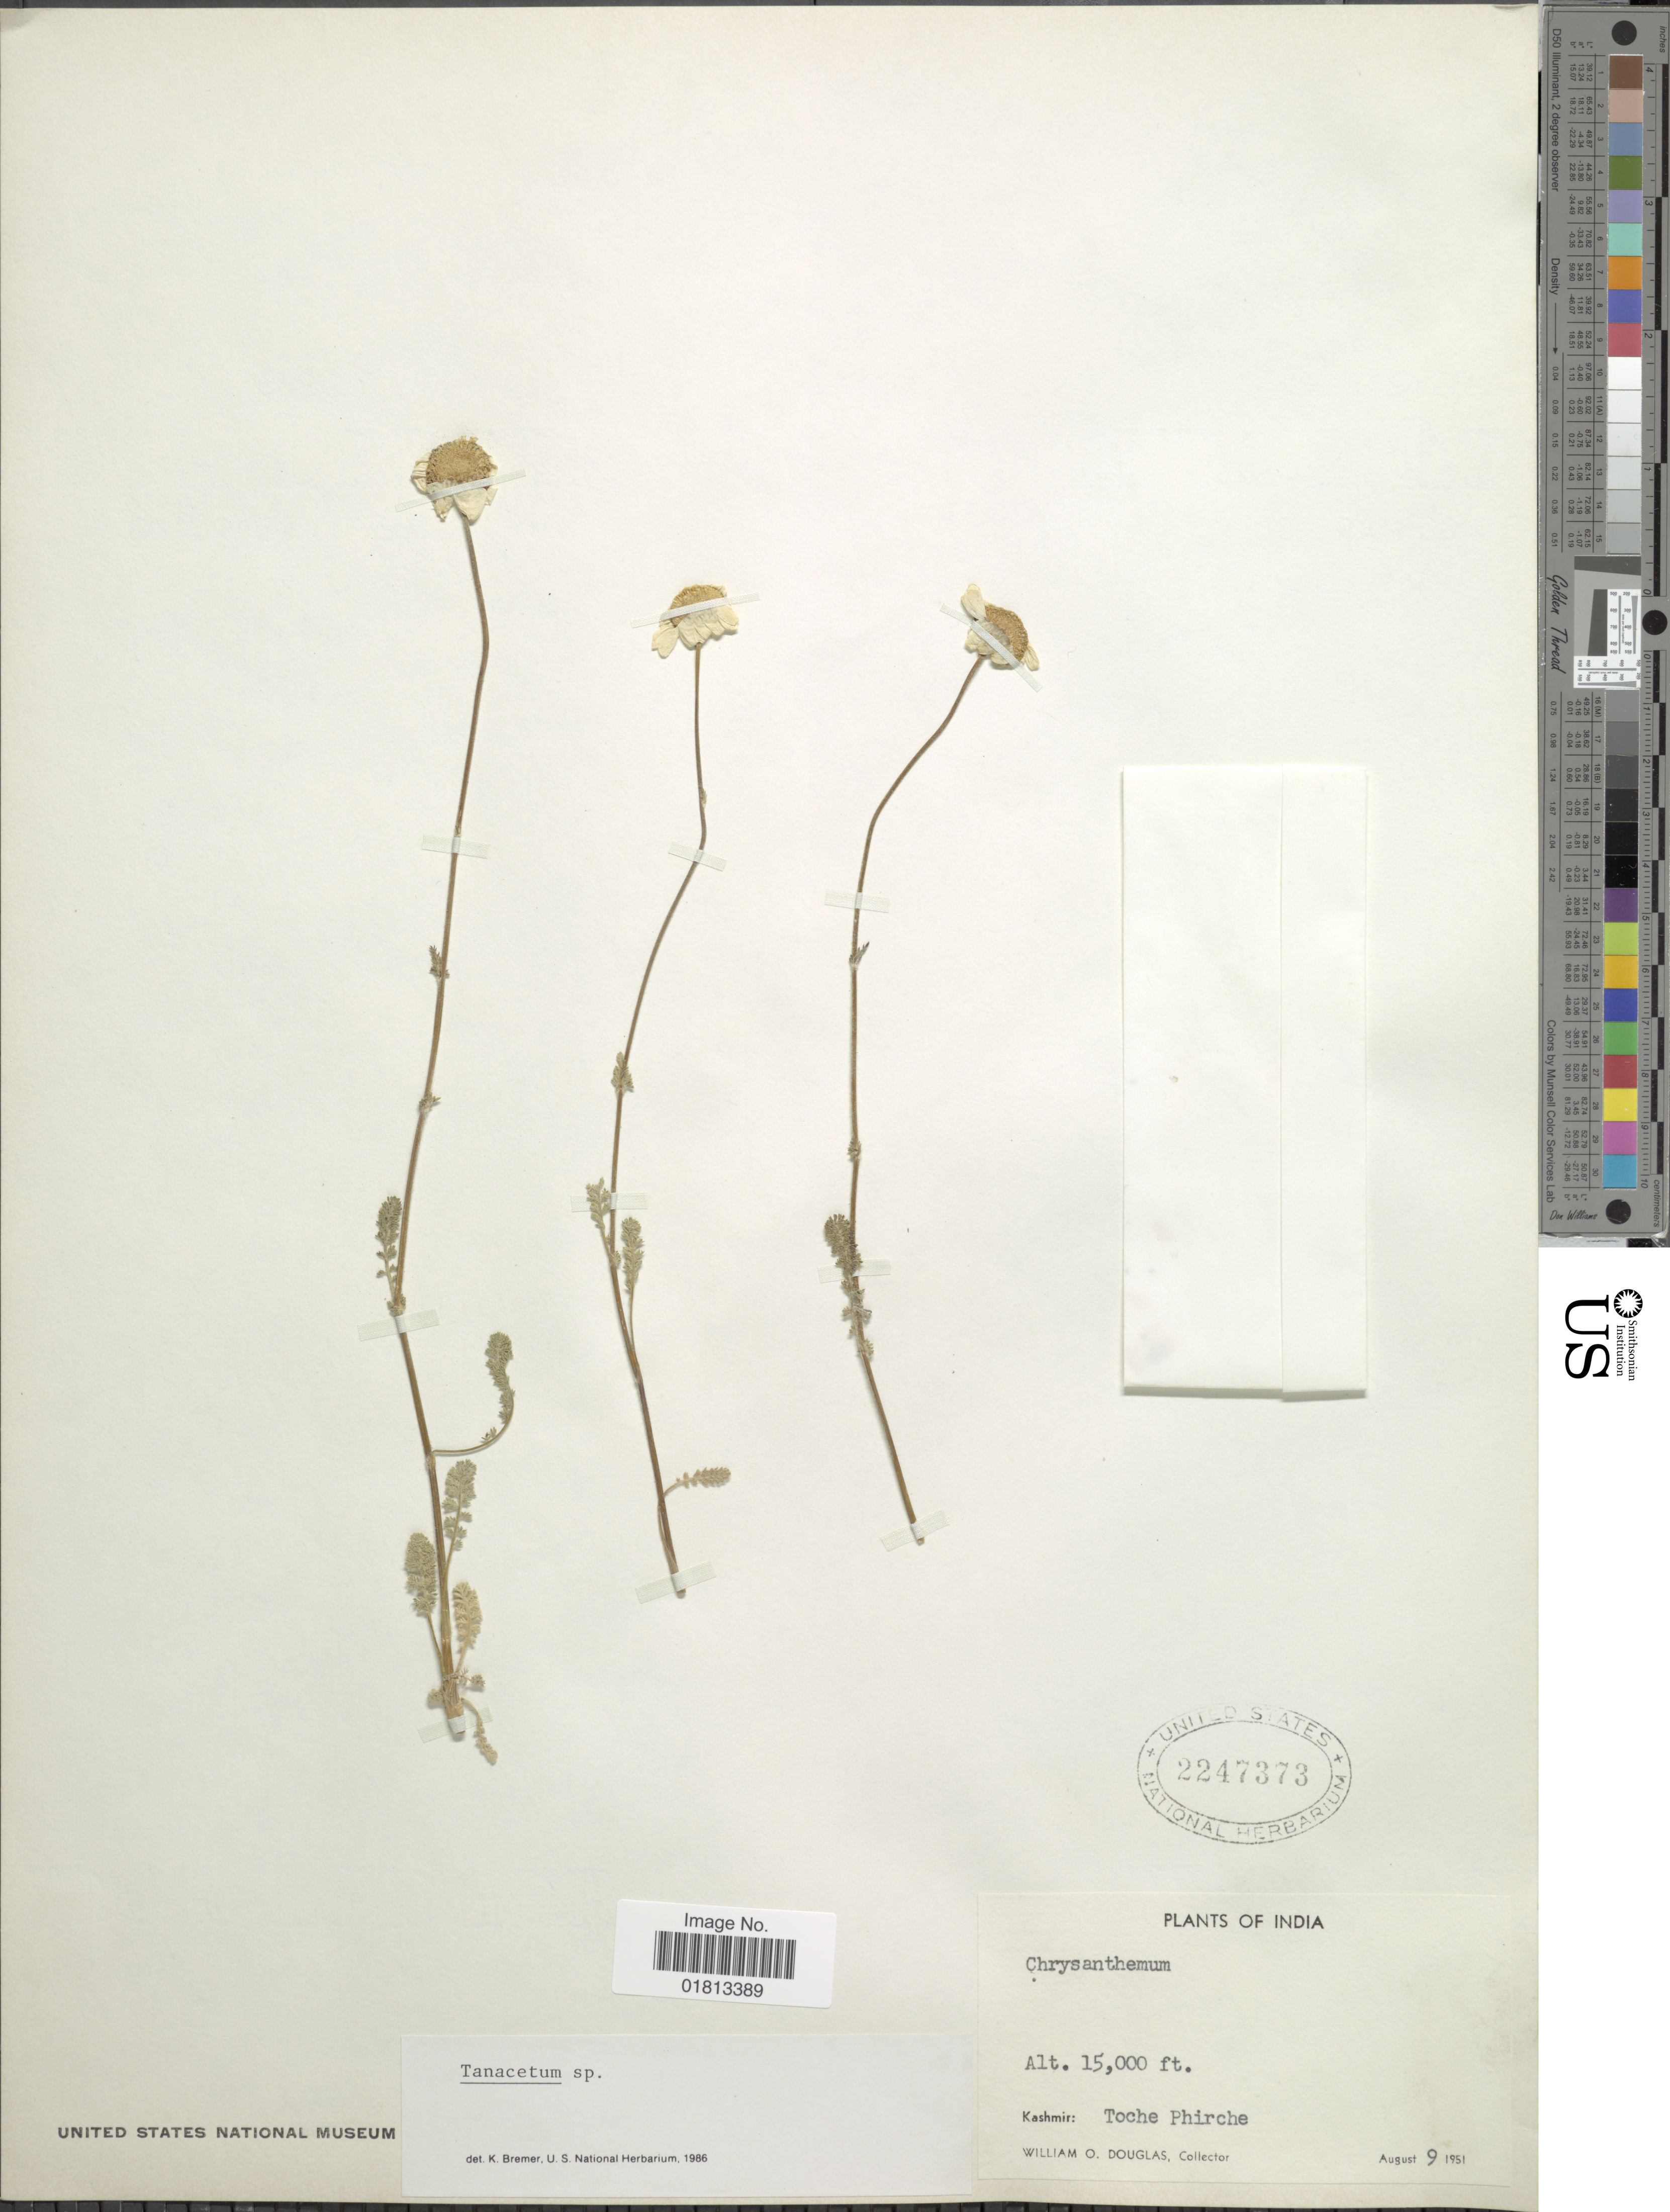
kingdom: Plantae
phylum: Tracheophyta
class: Magnoliopsida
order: Asterales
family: Asteraceae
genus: Tanacetum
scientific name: Tanacetum sp.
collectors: W. Douglas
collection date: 1951-08-09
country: India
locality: Kashmir: Toche Phirche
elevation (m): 4572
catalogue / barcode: US 2247373